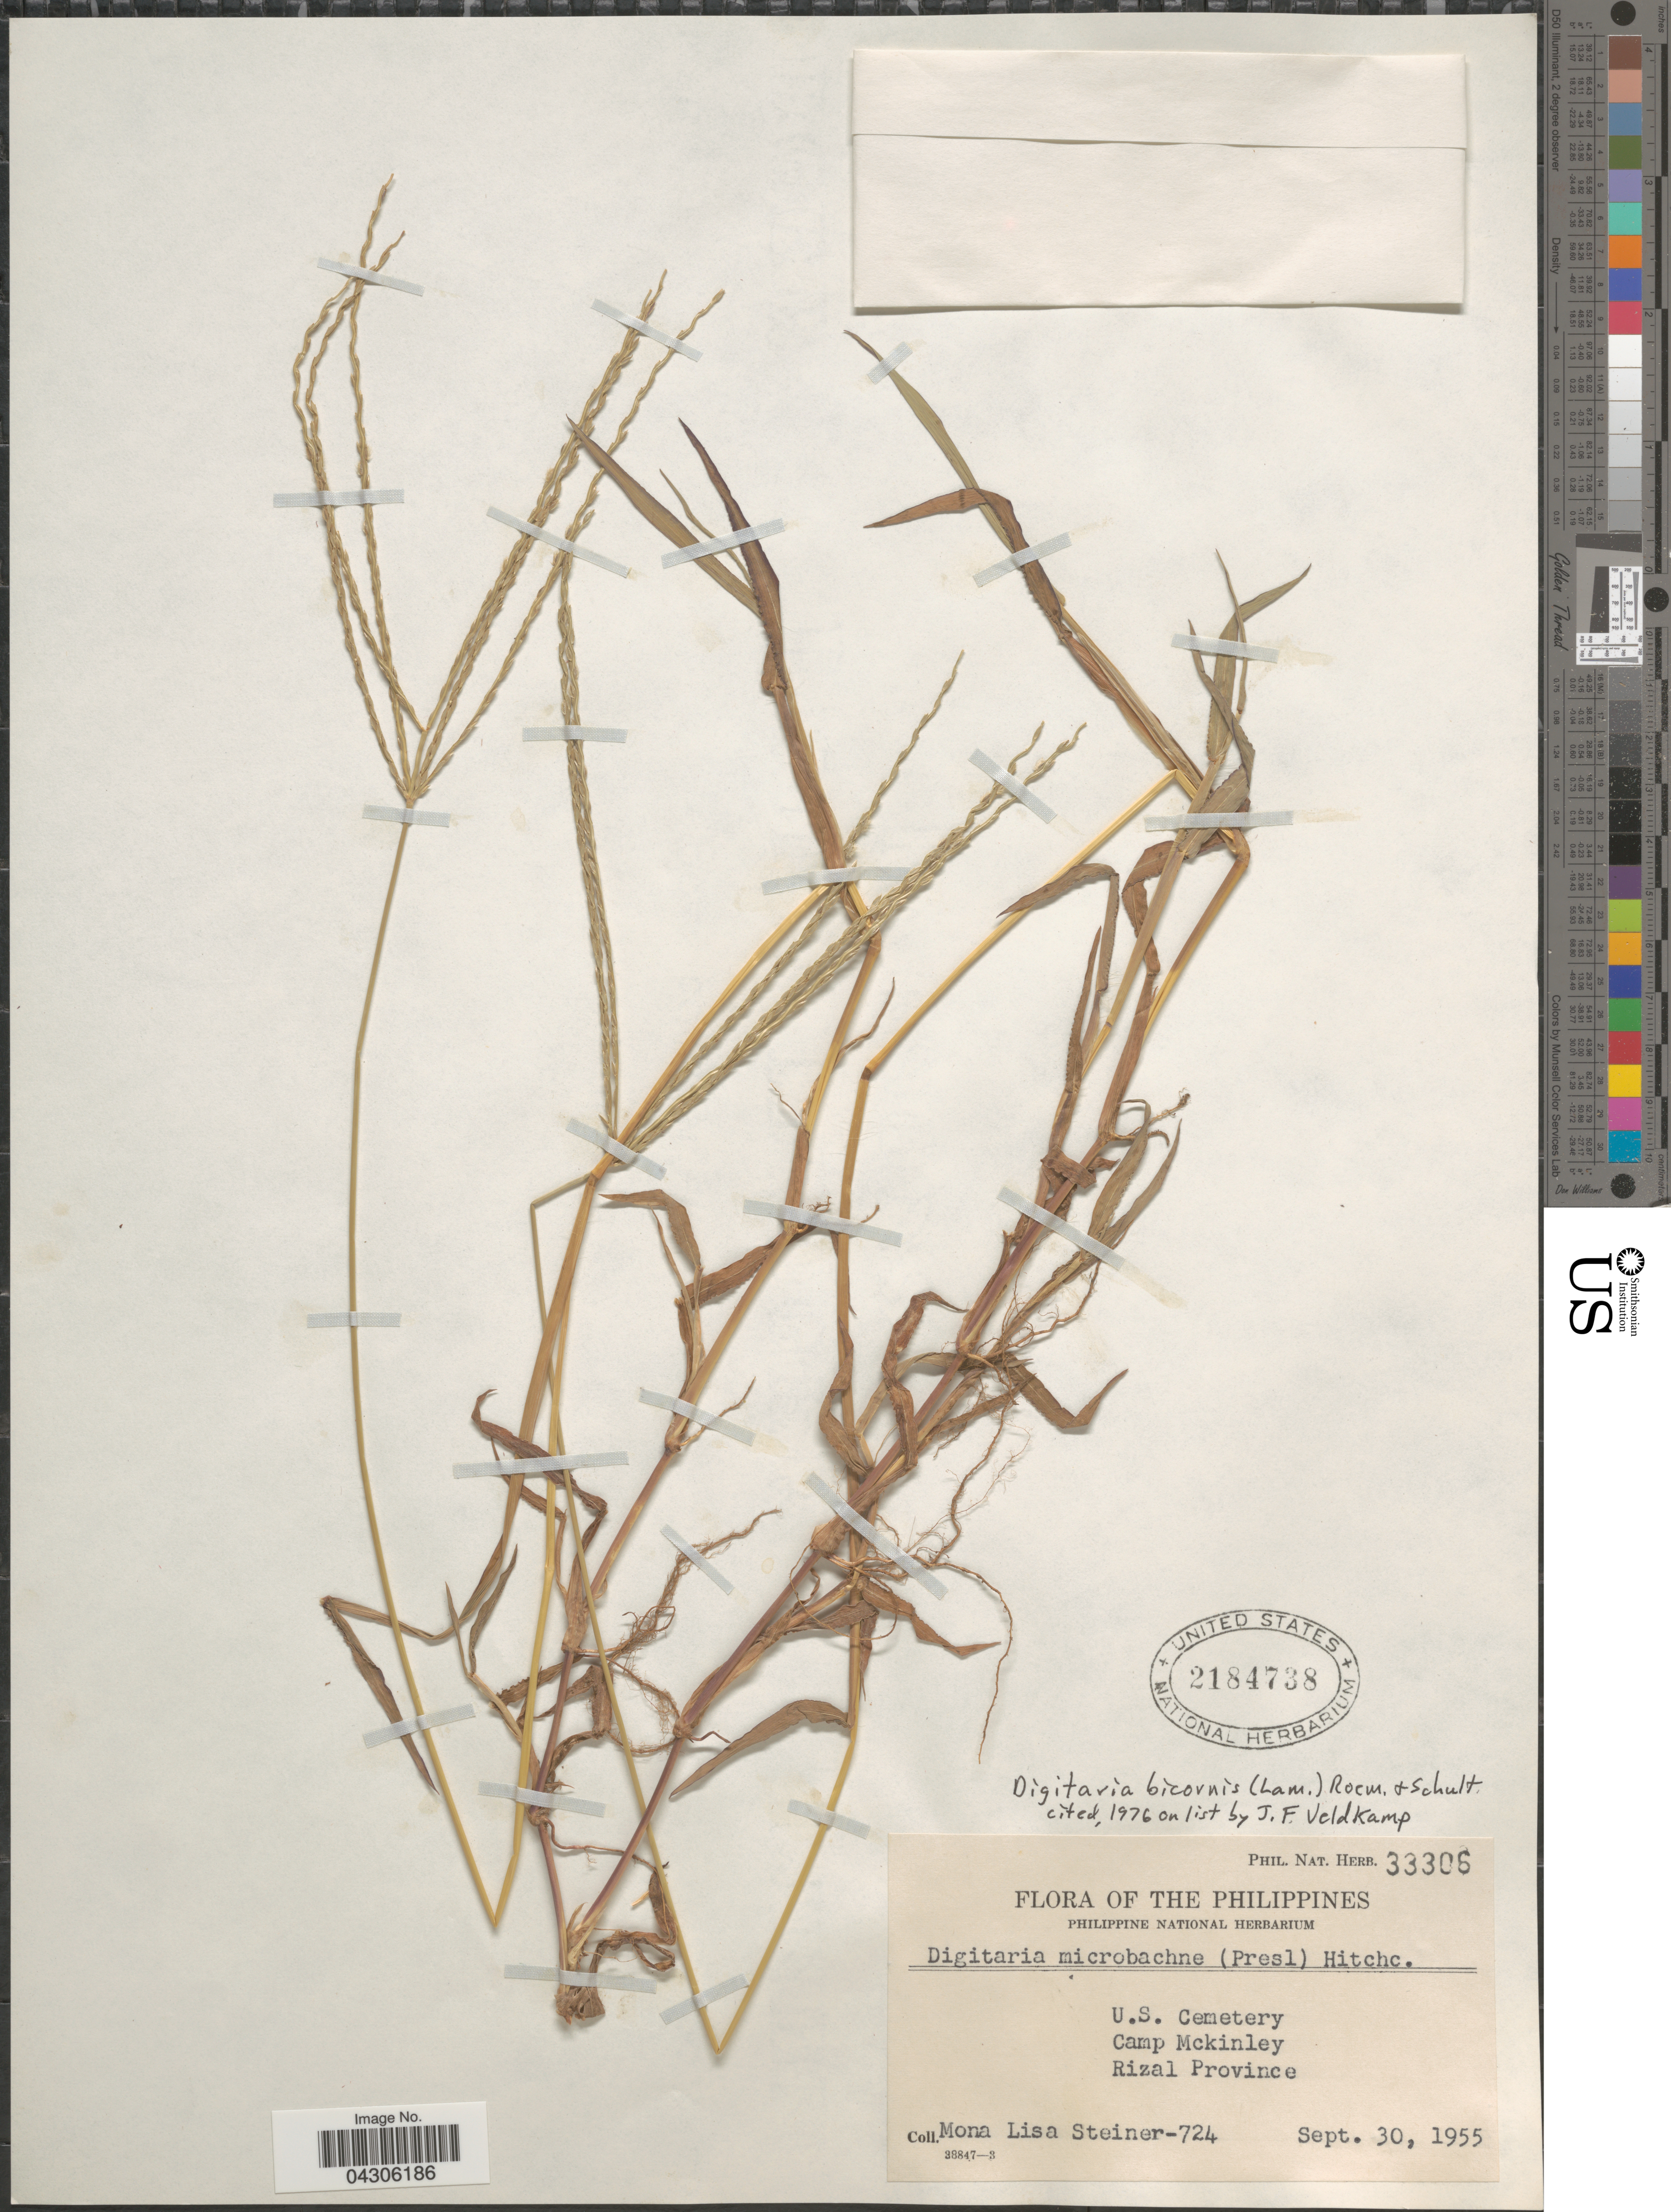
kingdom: Plantae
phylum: Tracheophyta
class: Liliopsida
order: Poales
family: Poaceae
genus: Digitaria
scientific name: Digitaria bicornis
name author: (Lam.) Roem. & Schult.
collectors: M. Steiner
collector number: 724/Phil.Nat. Herb. 33306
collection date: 1955-09-30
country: Philippines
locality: U.S. Cemetery. Camp Mckinley. Rizal Province.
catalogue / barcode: US 2184738